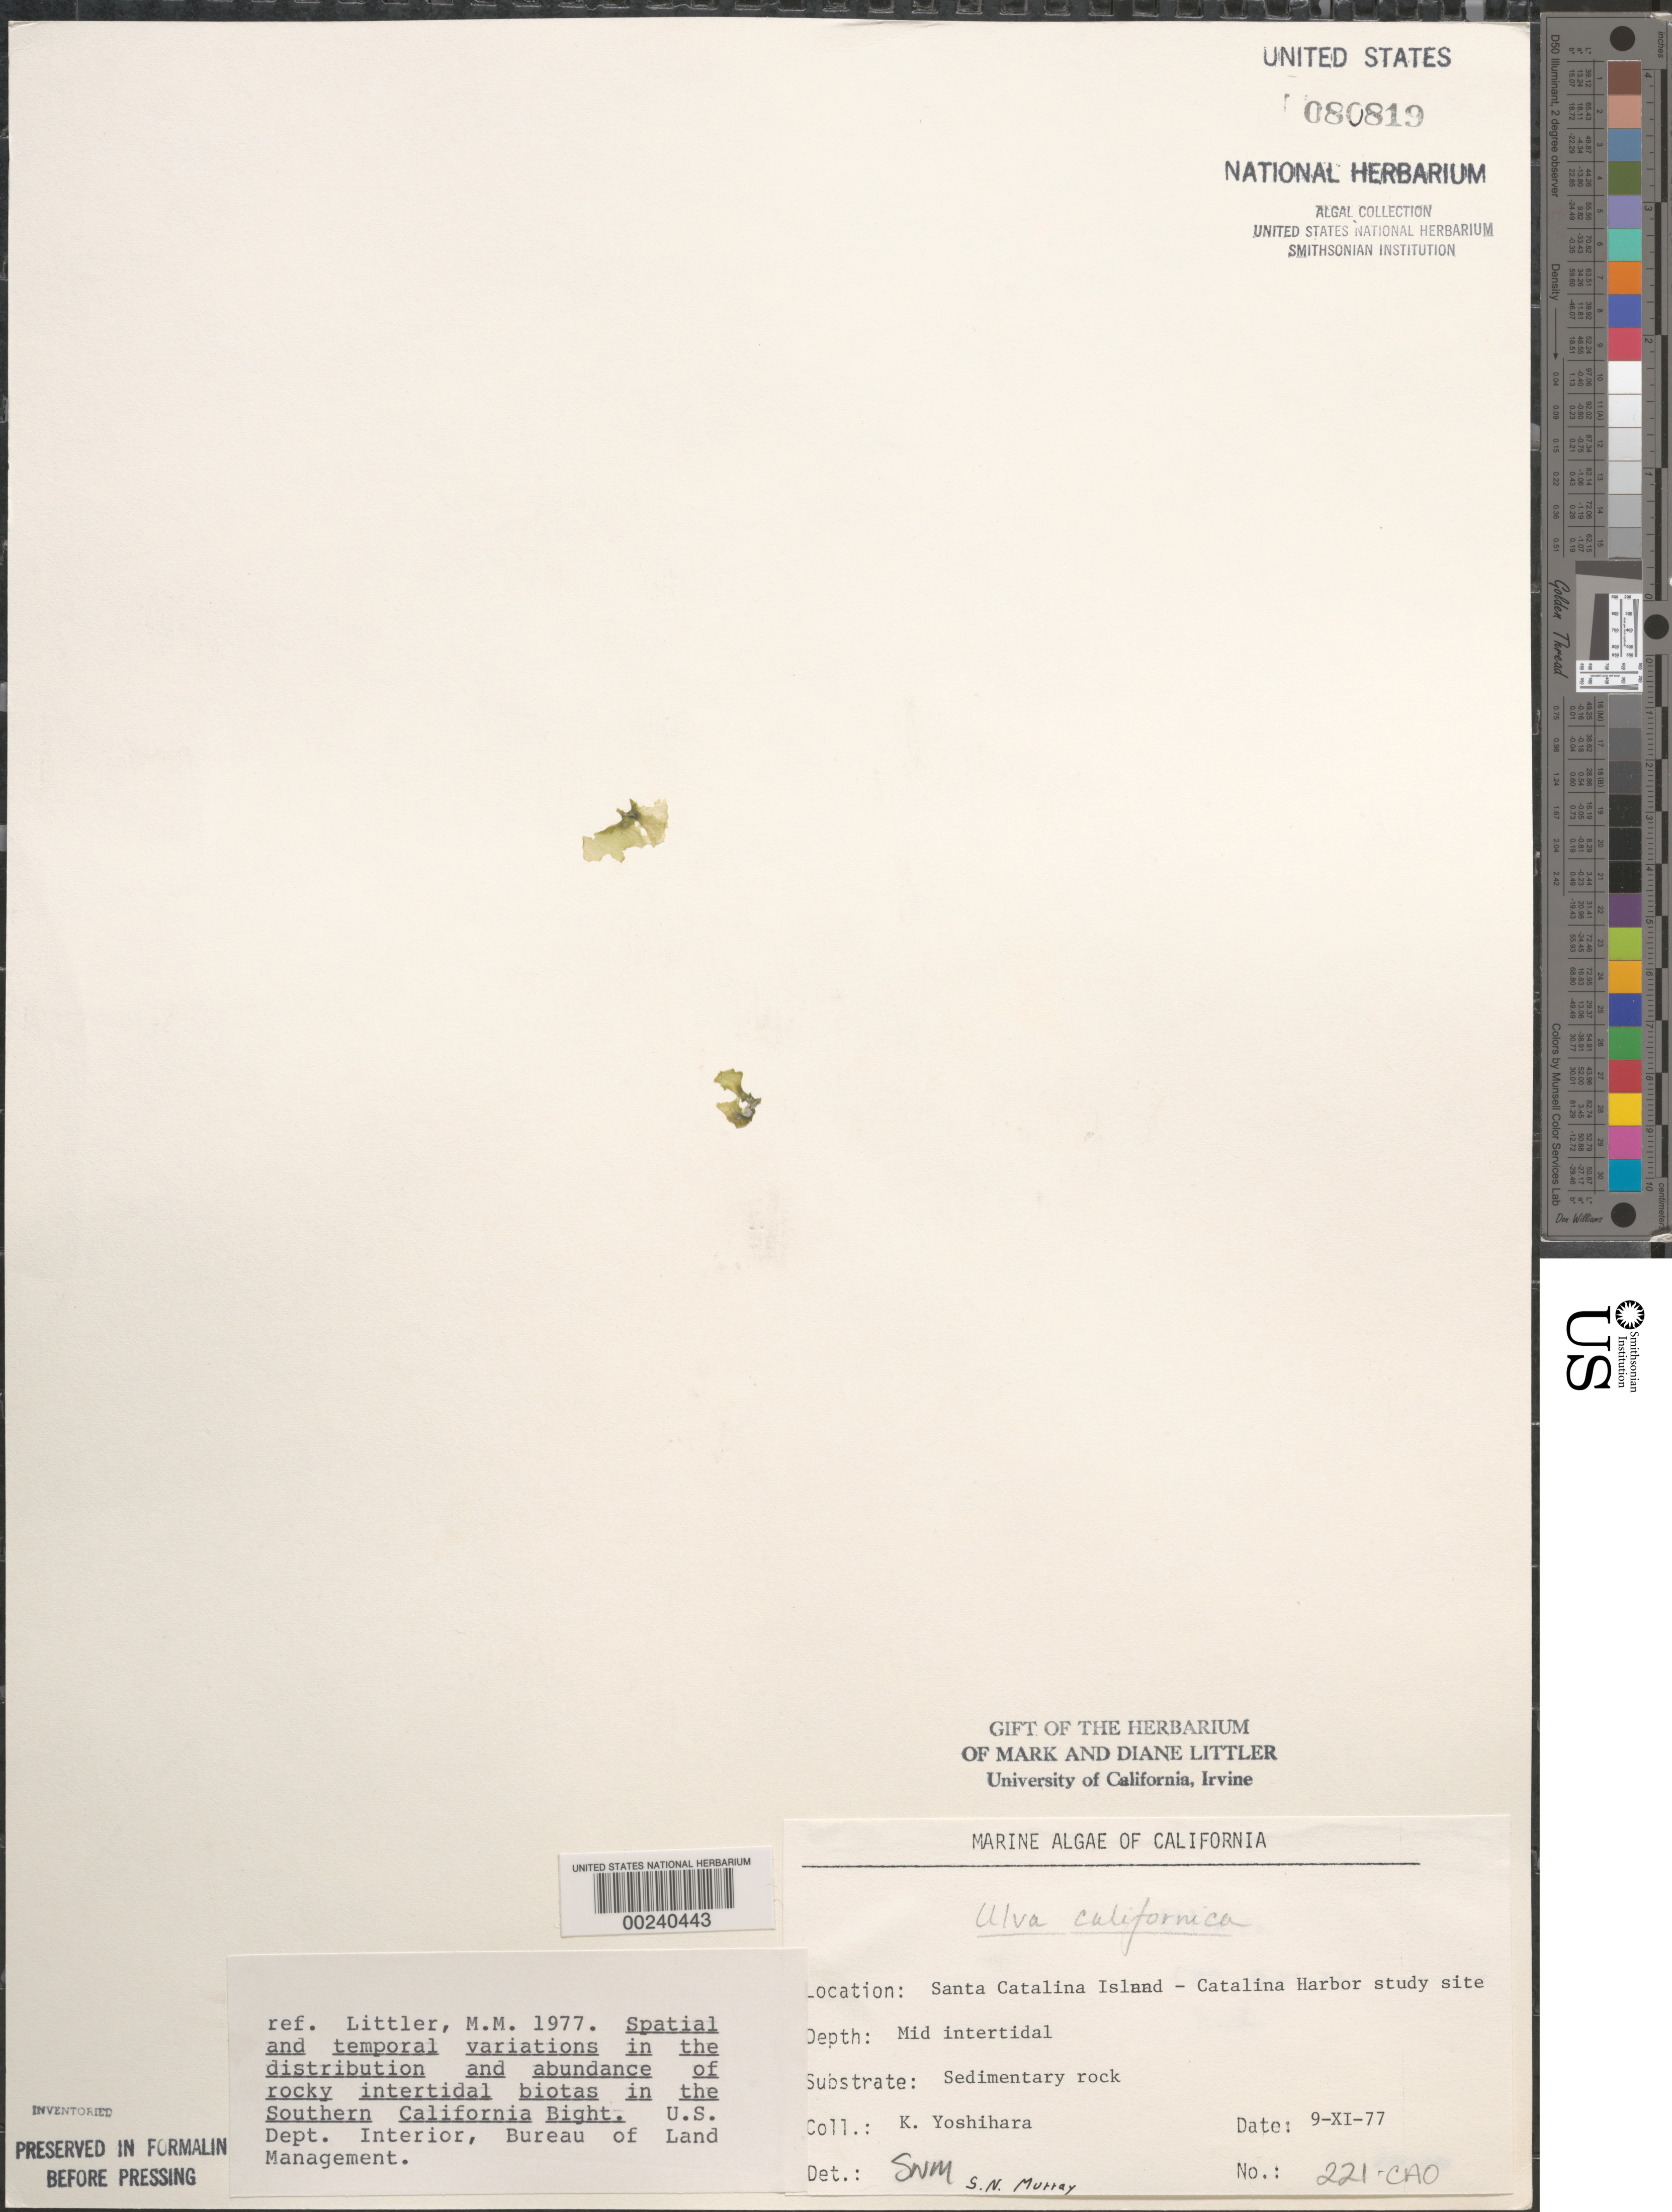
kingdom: Plantae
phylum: Chlorophyta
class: Ulvophyceae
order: Ulvales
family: Ulvaceae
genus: Ulva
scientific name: Ulva californica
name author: N.Wille in Collins et al.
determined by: Murray, S. N.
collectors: K. Yoshihara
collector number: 221-cao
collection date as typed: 04 Nov 1977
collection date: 1977-11-04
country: United States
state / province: California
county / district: Los Angeles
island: Santa Catalina Island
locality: West side of Catalina Harbor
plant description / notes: BLM-SOCALBIGHT Rocky Intertidal Survey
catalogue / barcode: US 80819